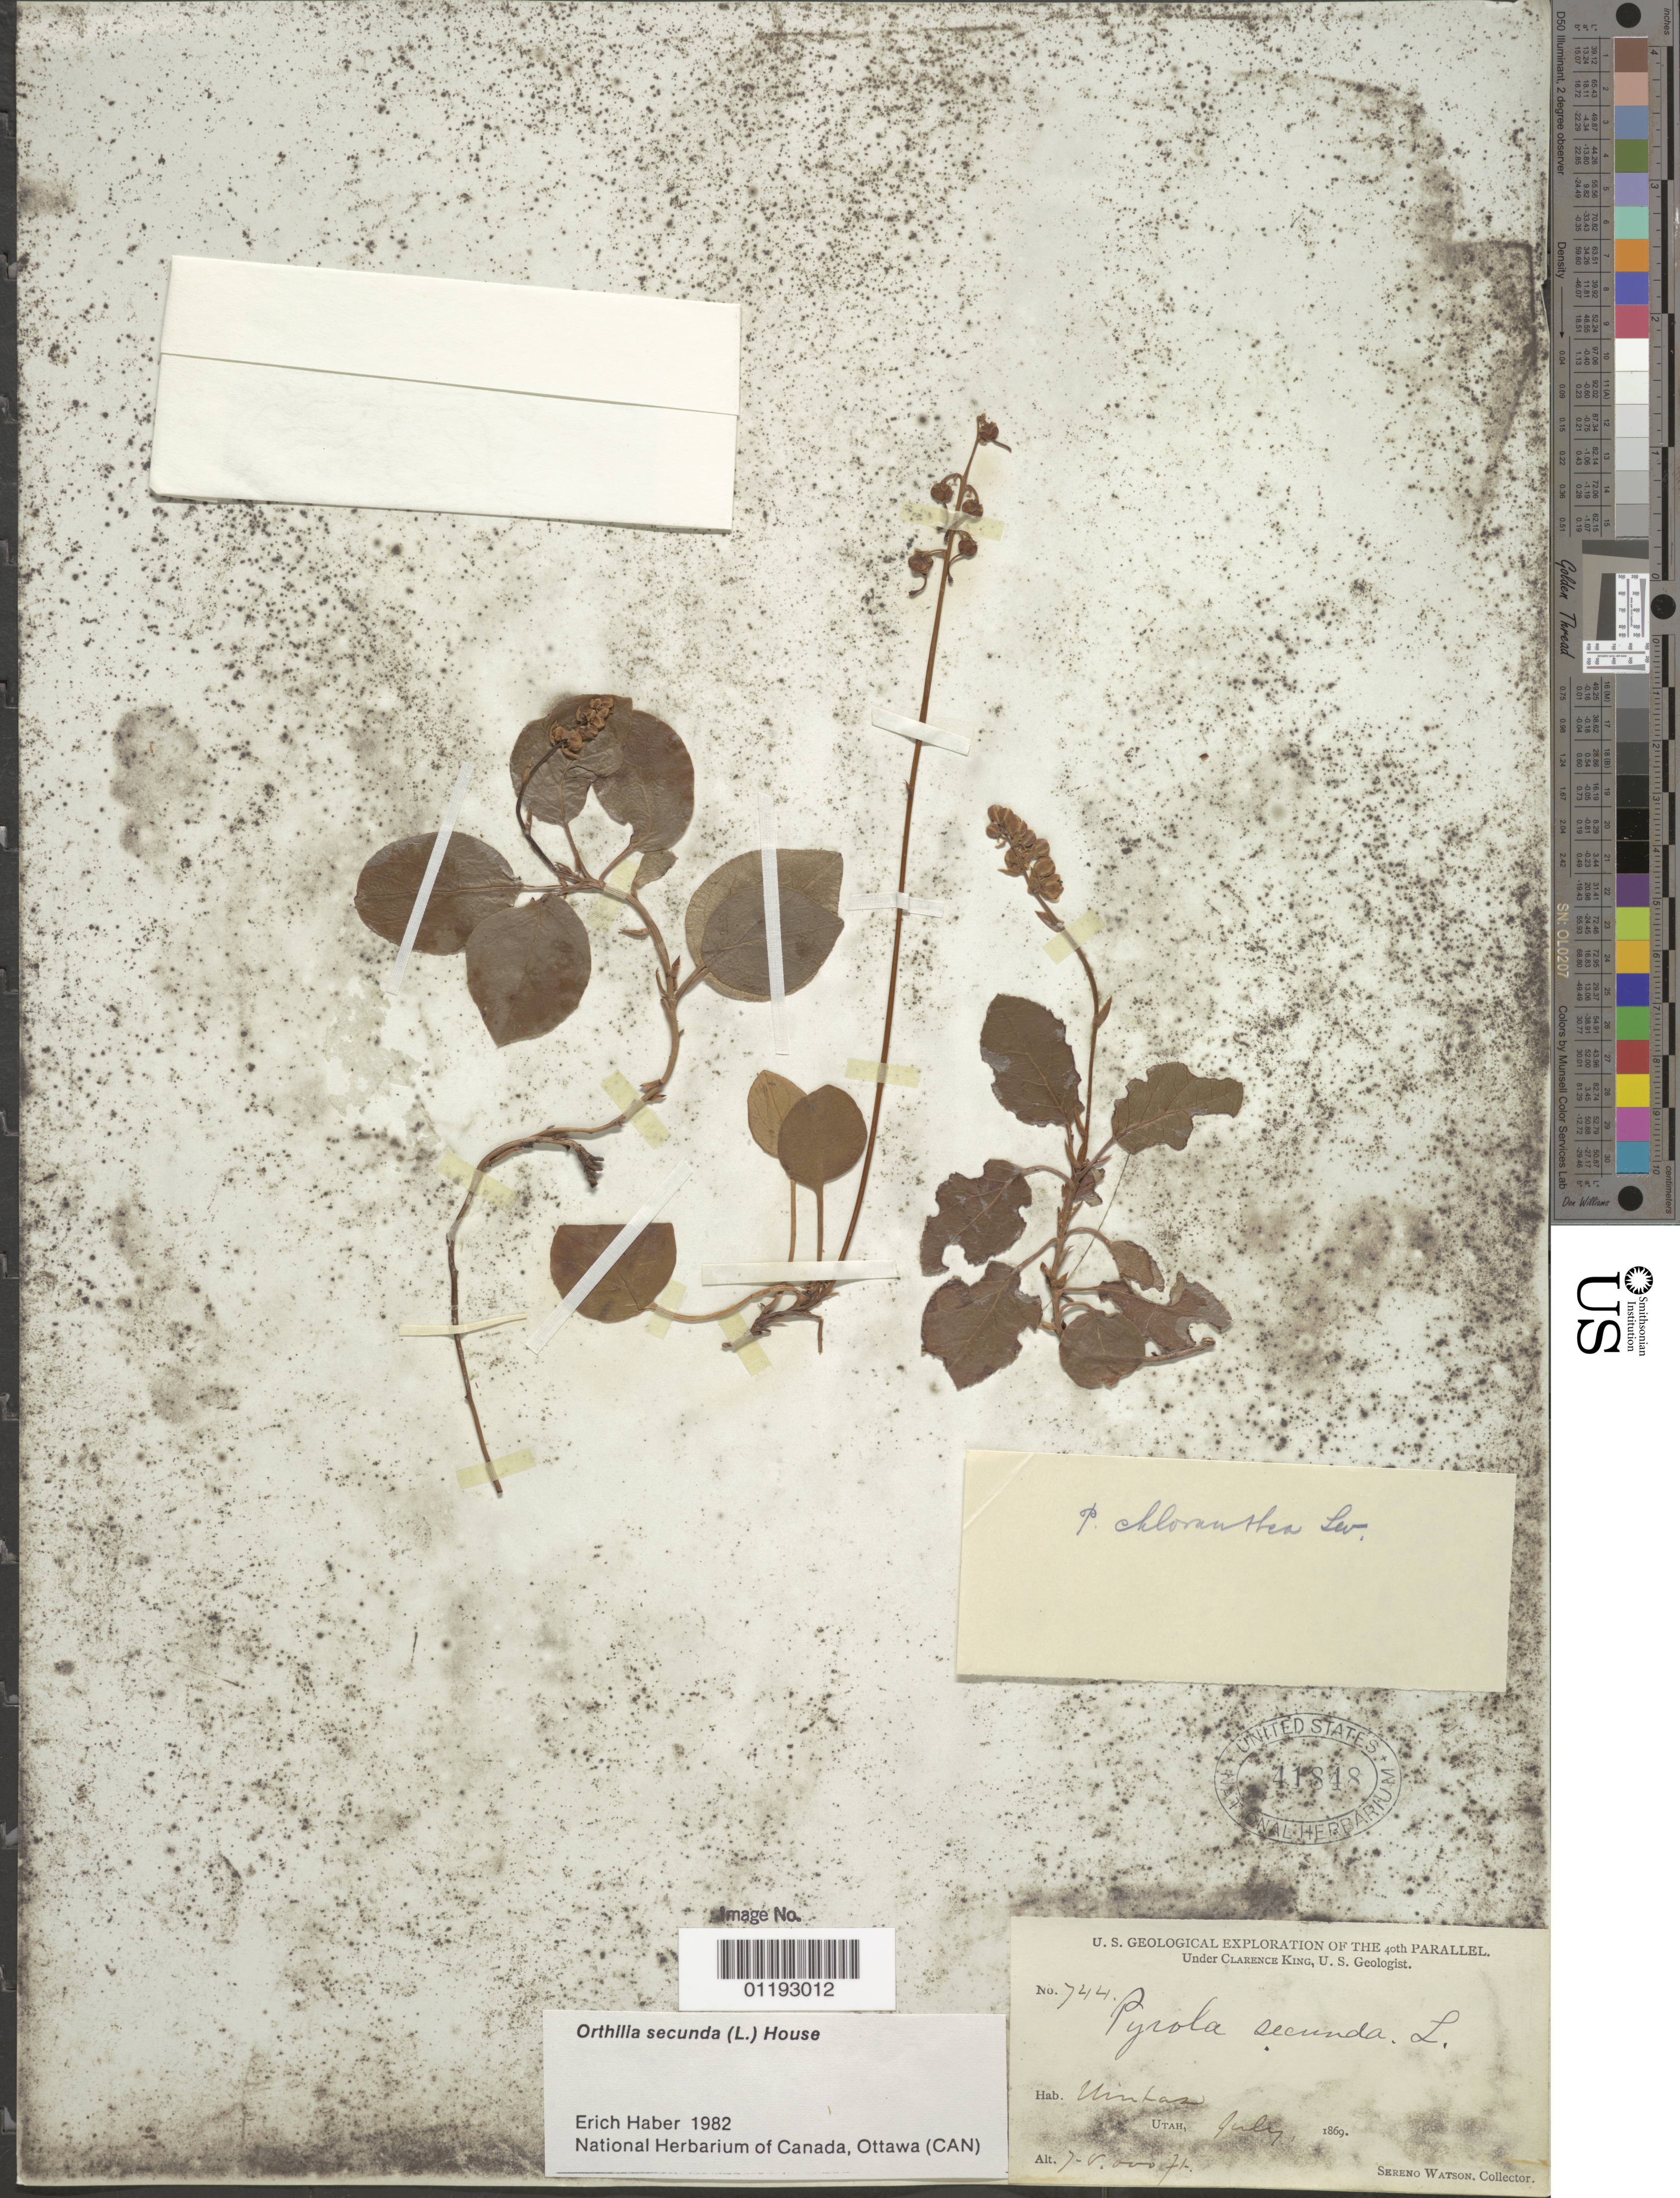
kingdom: Plantae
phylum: Tracheophyta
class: Magnoliopsida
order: Ericales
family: Ericaceae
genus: Orthilia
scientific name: Orthilia secunda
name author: (L.) House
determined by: Haber, E.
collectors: S. Watson & J. Muir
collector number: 744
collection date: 1869-07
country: United States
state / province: Utah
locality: Uintas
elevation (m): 2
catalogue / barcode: US 41848